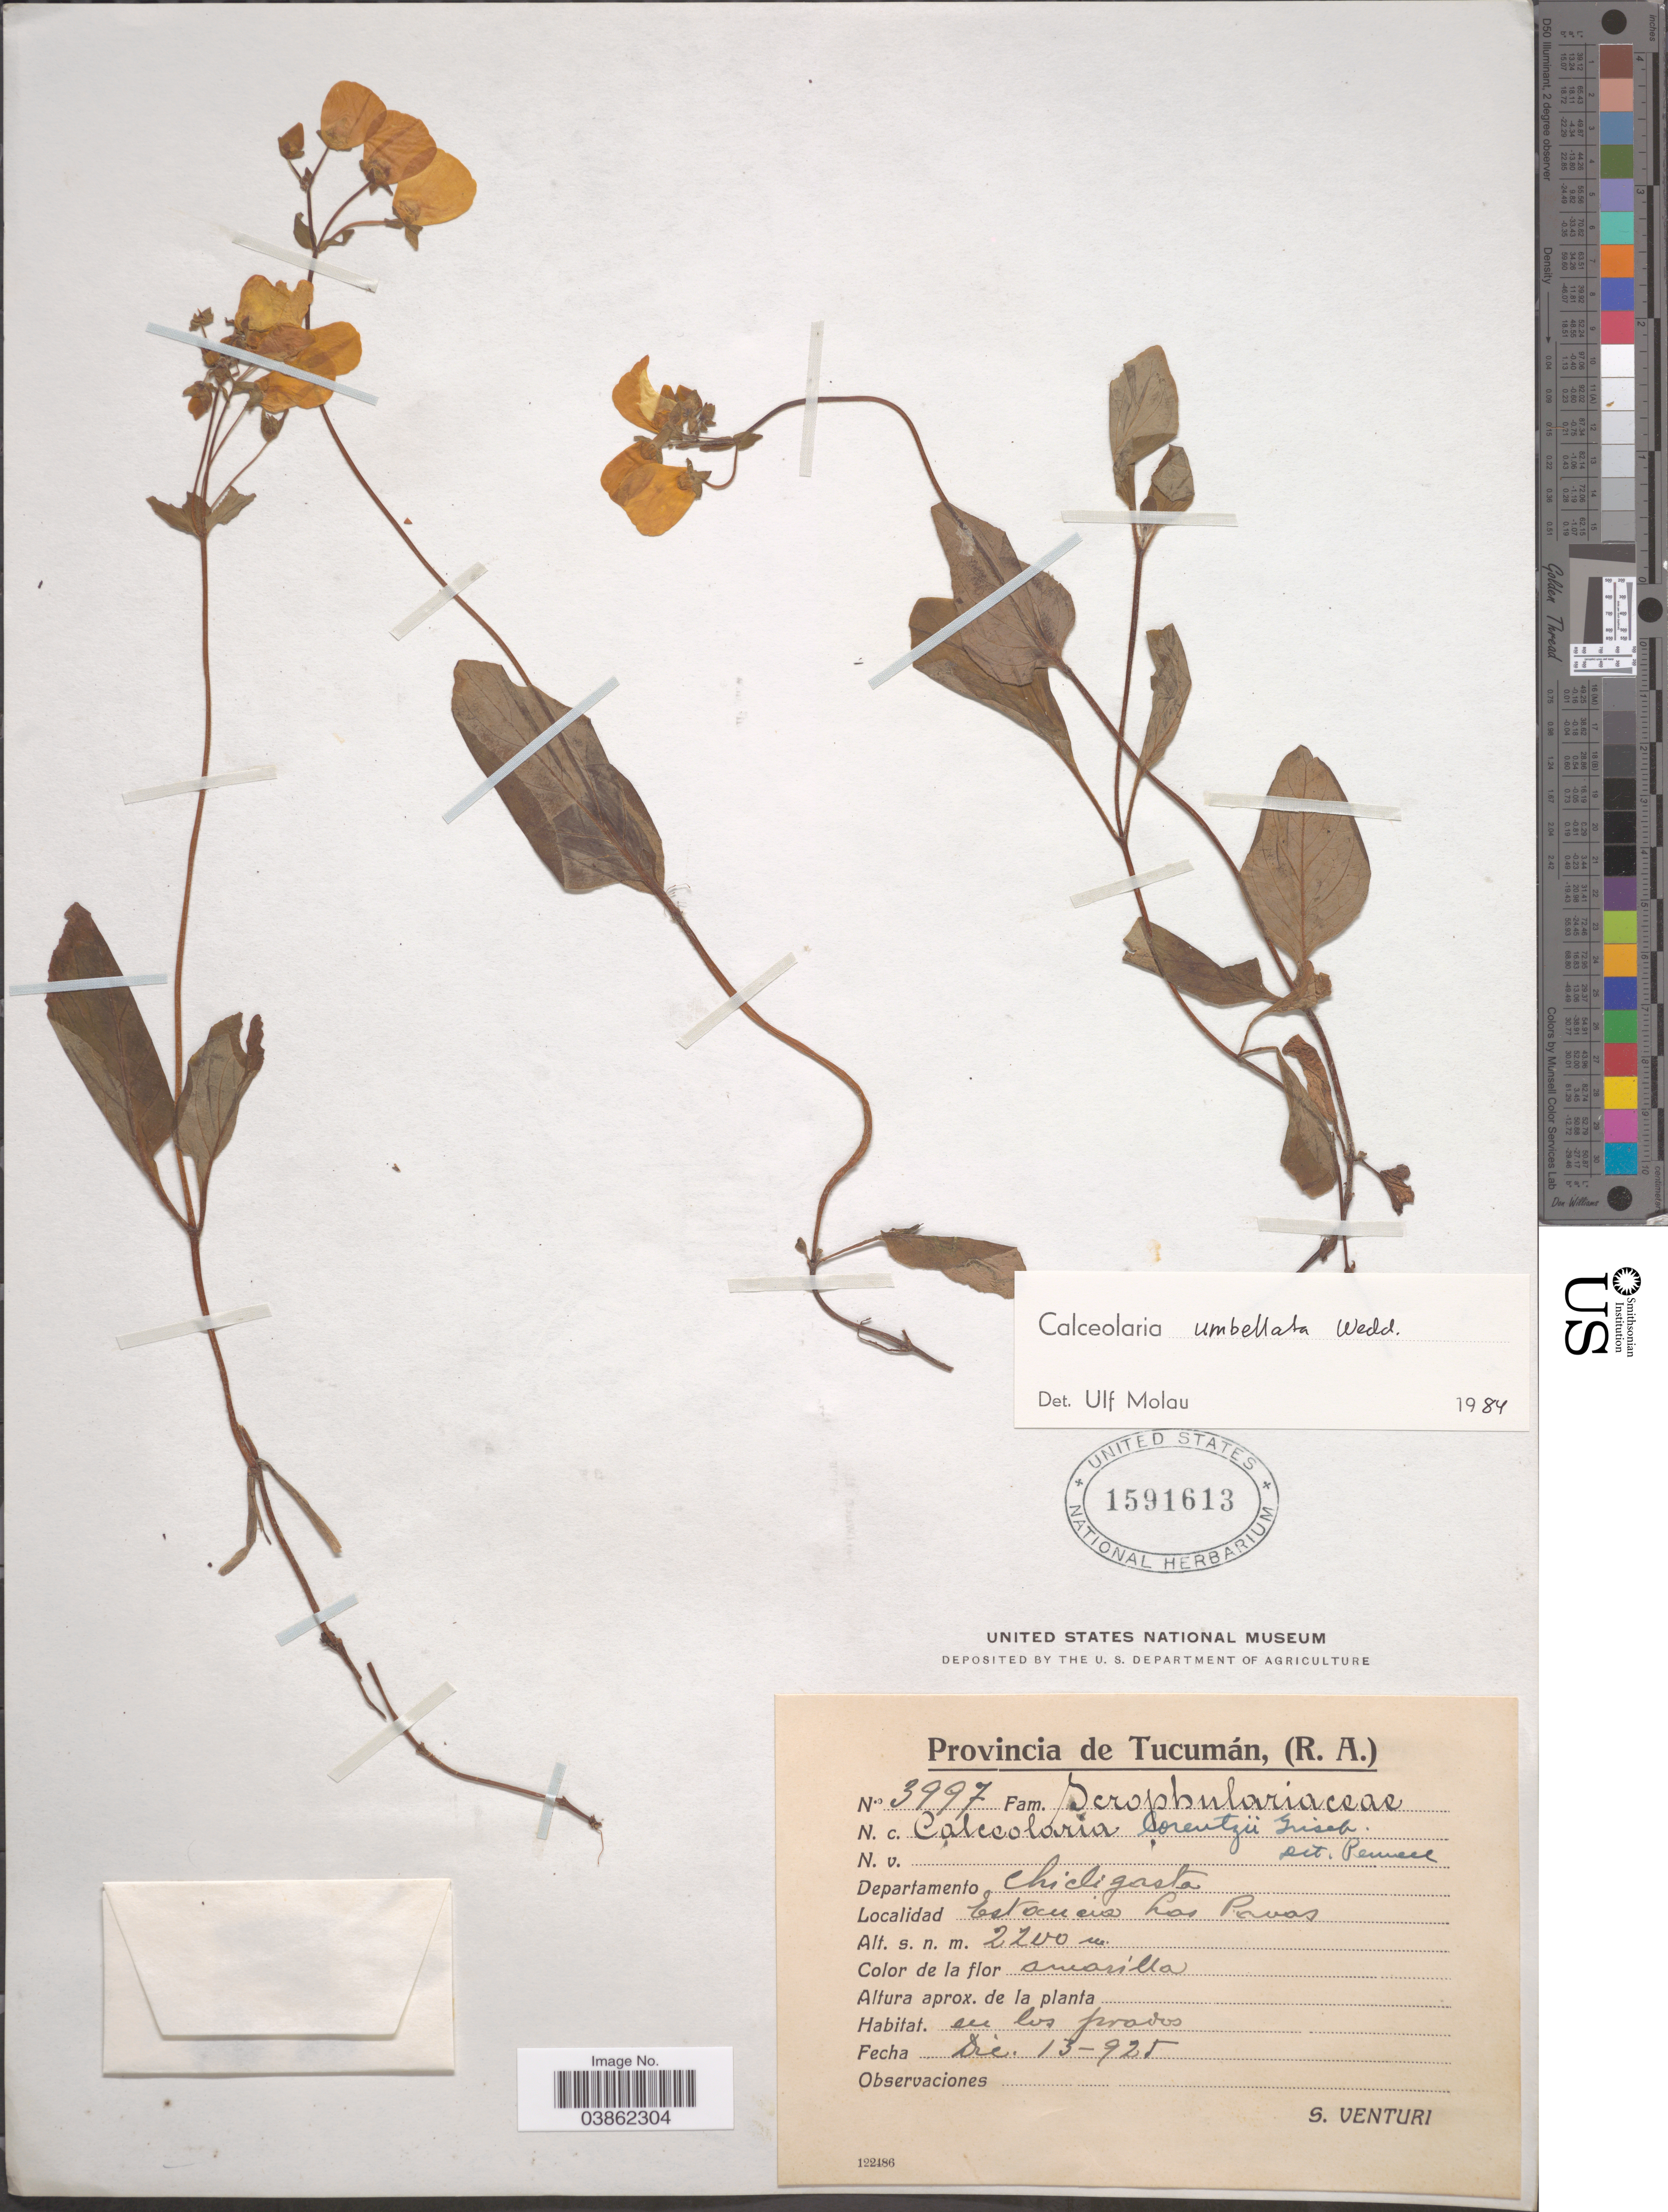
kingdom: Plantae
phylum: Tracheophyta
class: Magnoliopsida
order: Lamiales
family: Calceolariaceae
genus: Calceolaria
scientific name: Calceolaria umbellata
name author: Wedd.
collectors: S. Venturi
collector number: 3997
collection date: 1925-12-13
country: Argentina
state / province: Tucuman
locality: Departamento Chicligasta. Estancia Las Pavas.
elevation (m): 2200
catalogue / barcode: US 1591613